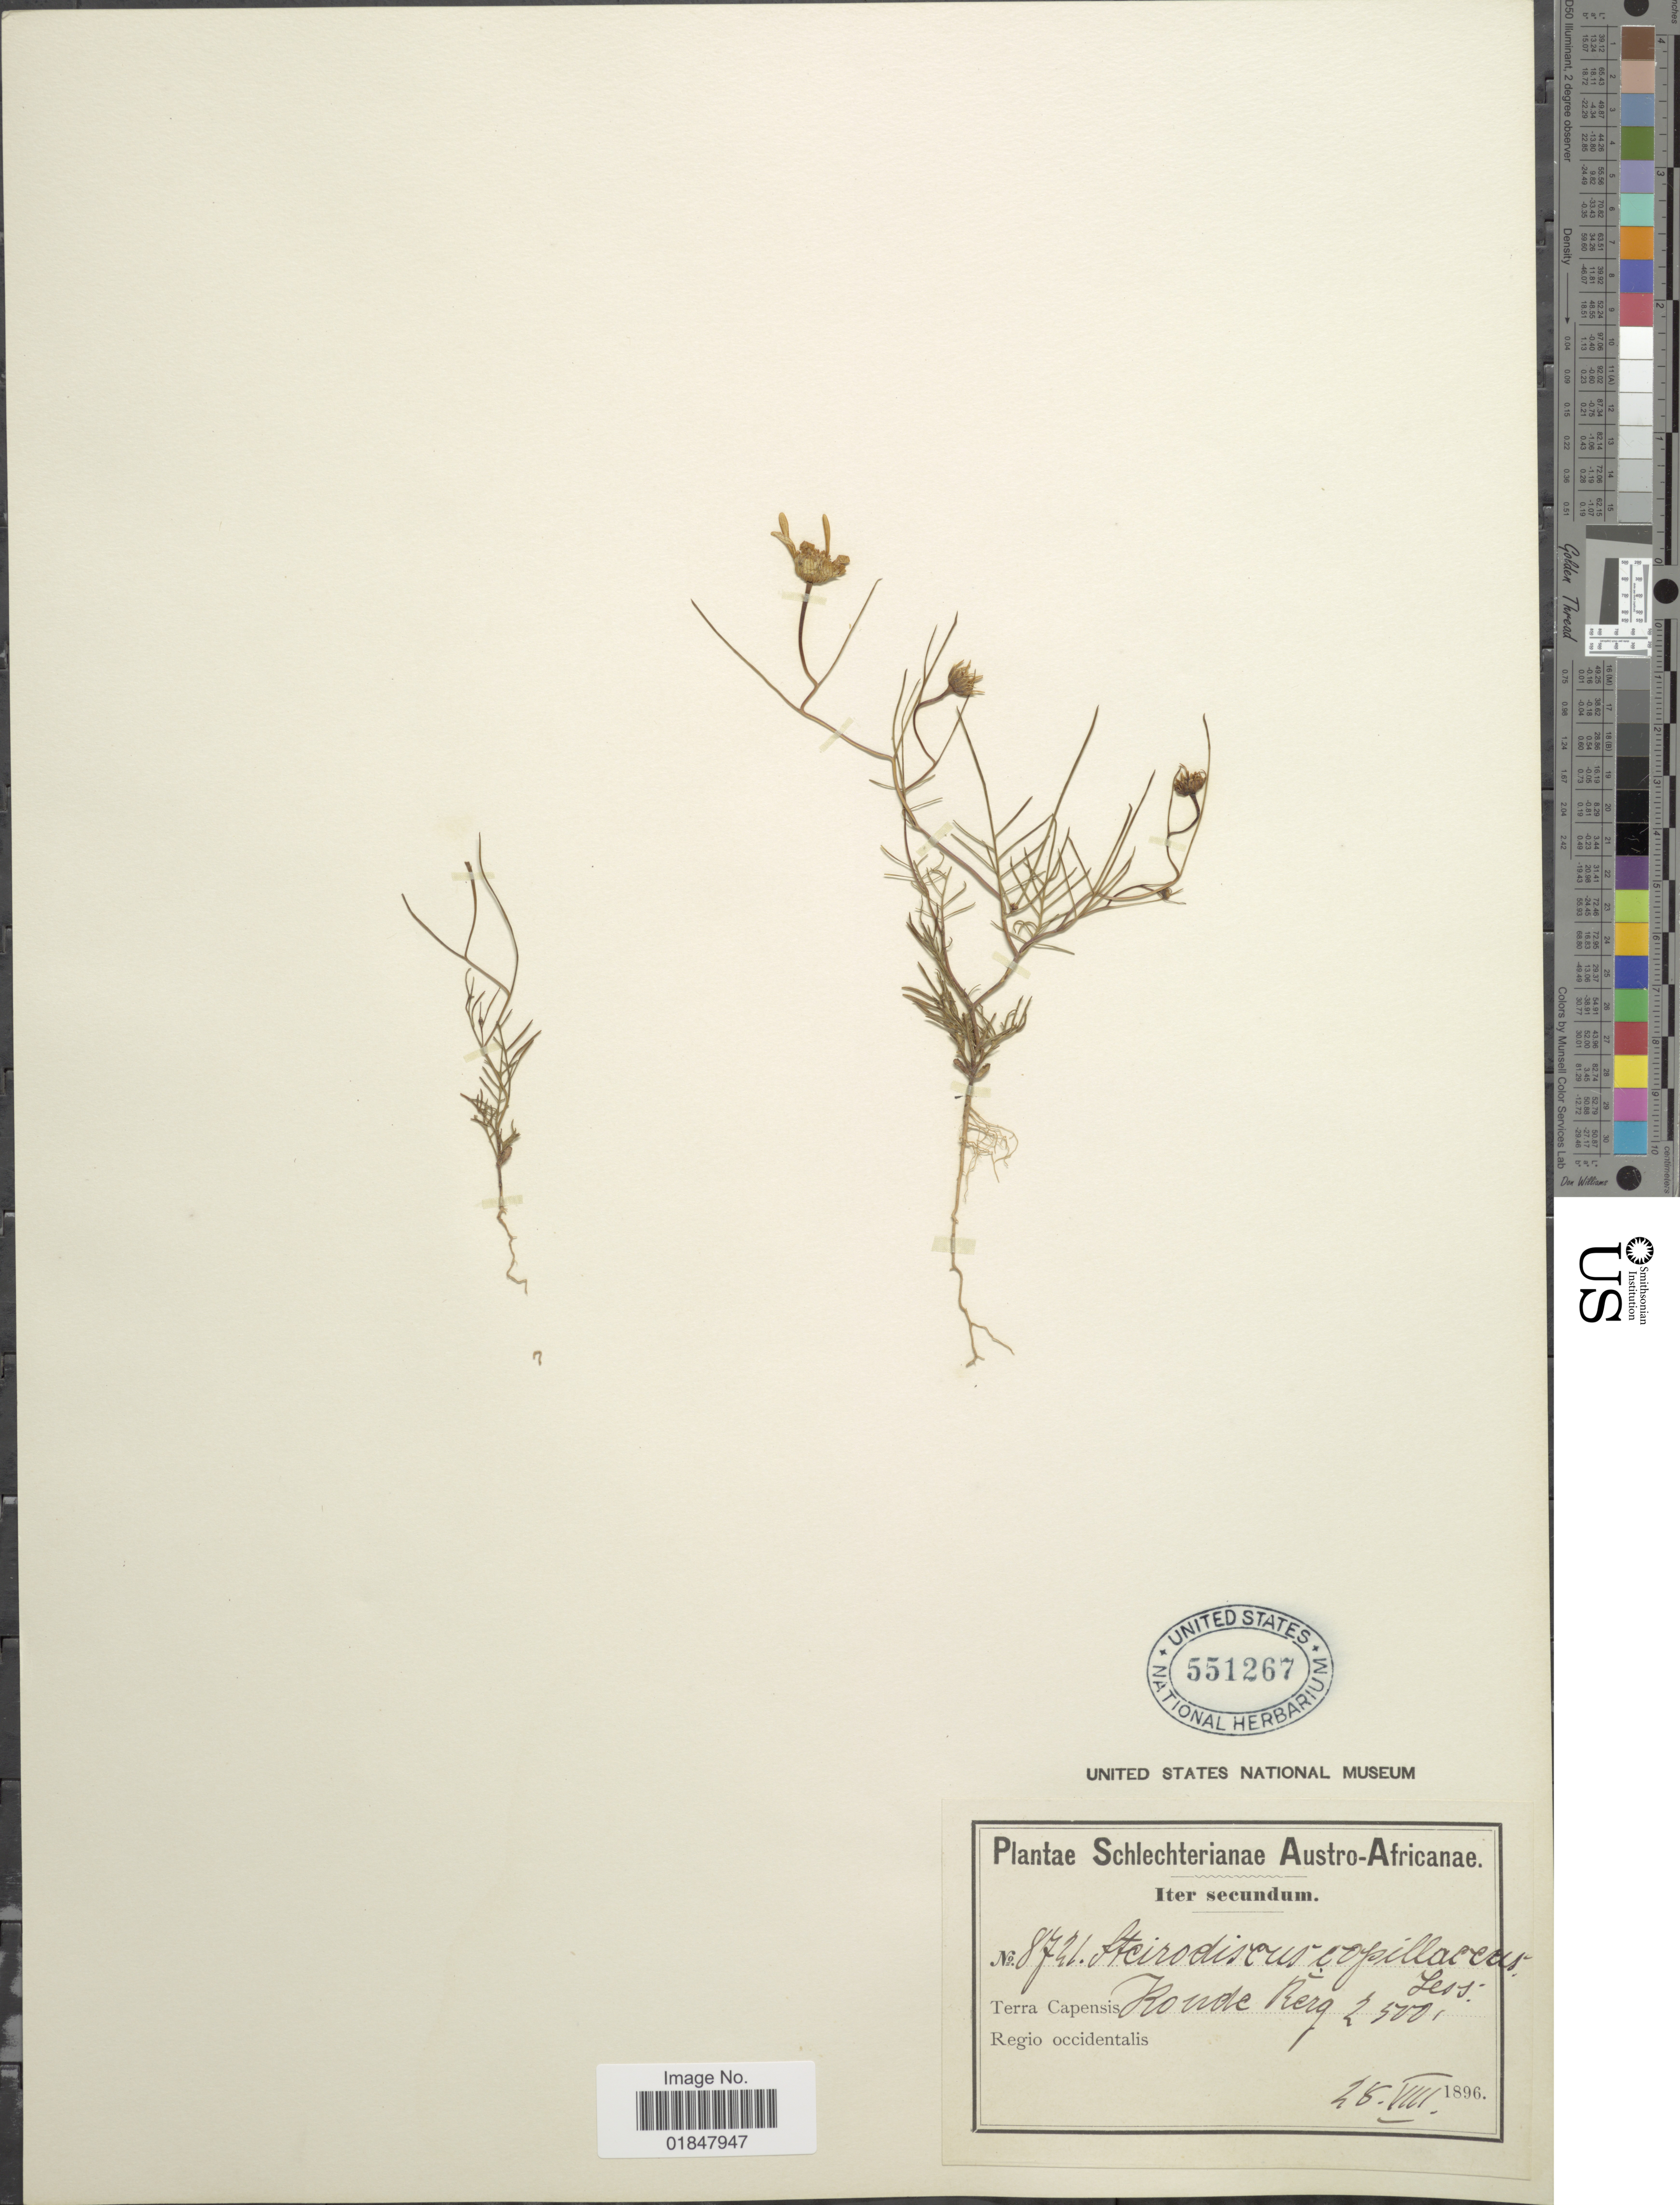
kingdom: Plantae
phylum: Tracheophyta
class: Magnoliopsida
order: Asterales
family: Asteraceae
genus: Steirodiscus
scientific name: Steirodiscus capillaceus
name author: (L. f.) Less.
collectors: Schlechter, --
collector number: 8721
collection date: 1896-08-28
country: South Africa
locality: Schlechterianae Austro-Africanae, Terra Capensis, Ronde Berg, Regio occidentalis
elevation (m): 762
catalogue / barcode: US 551267